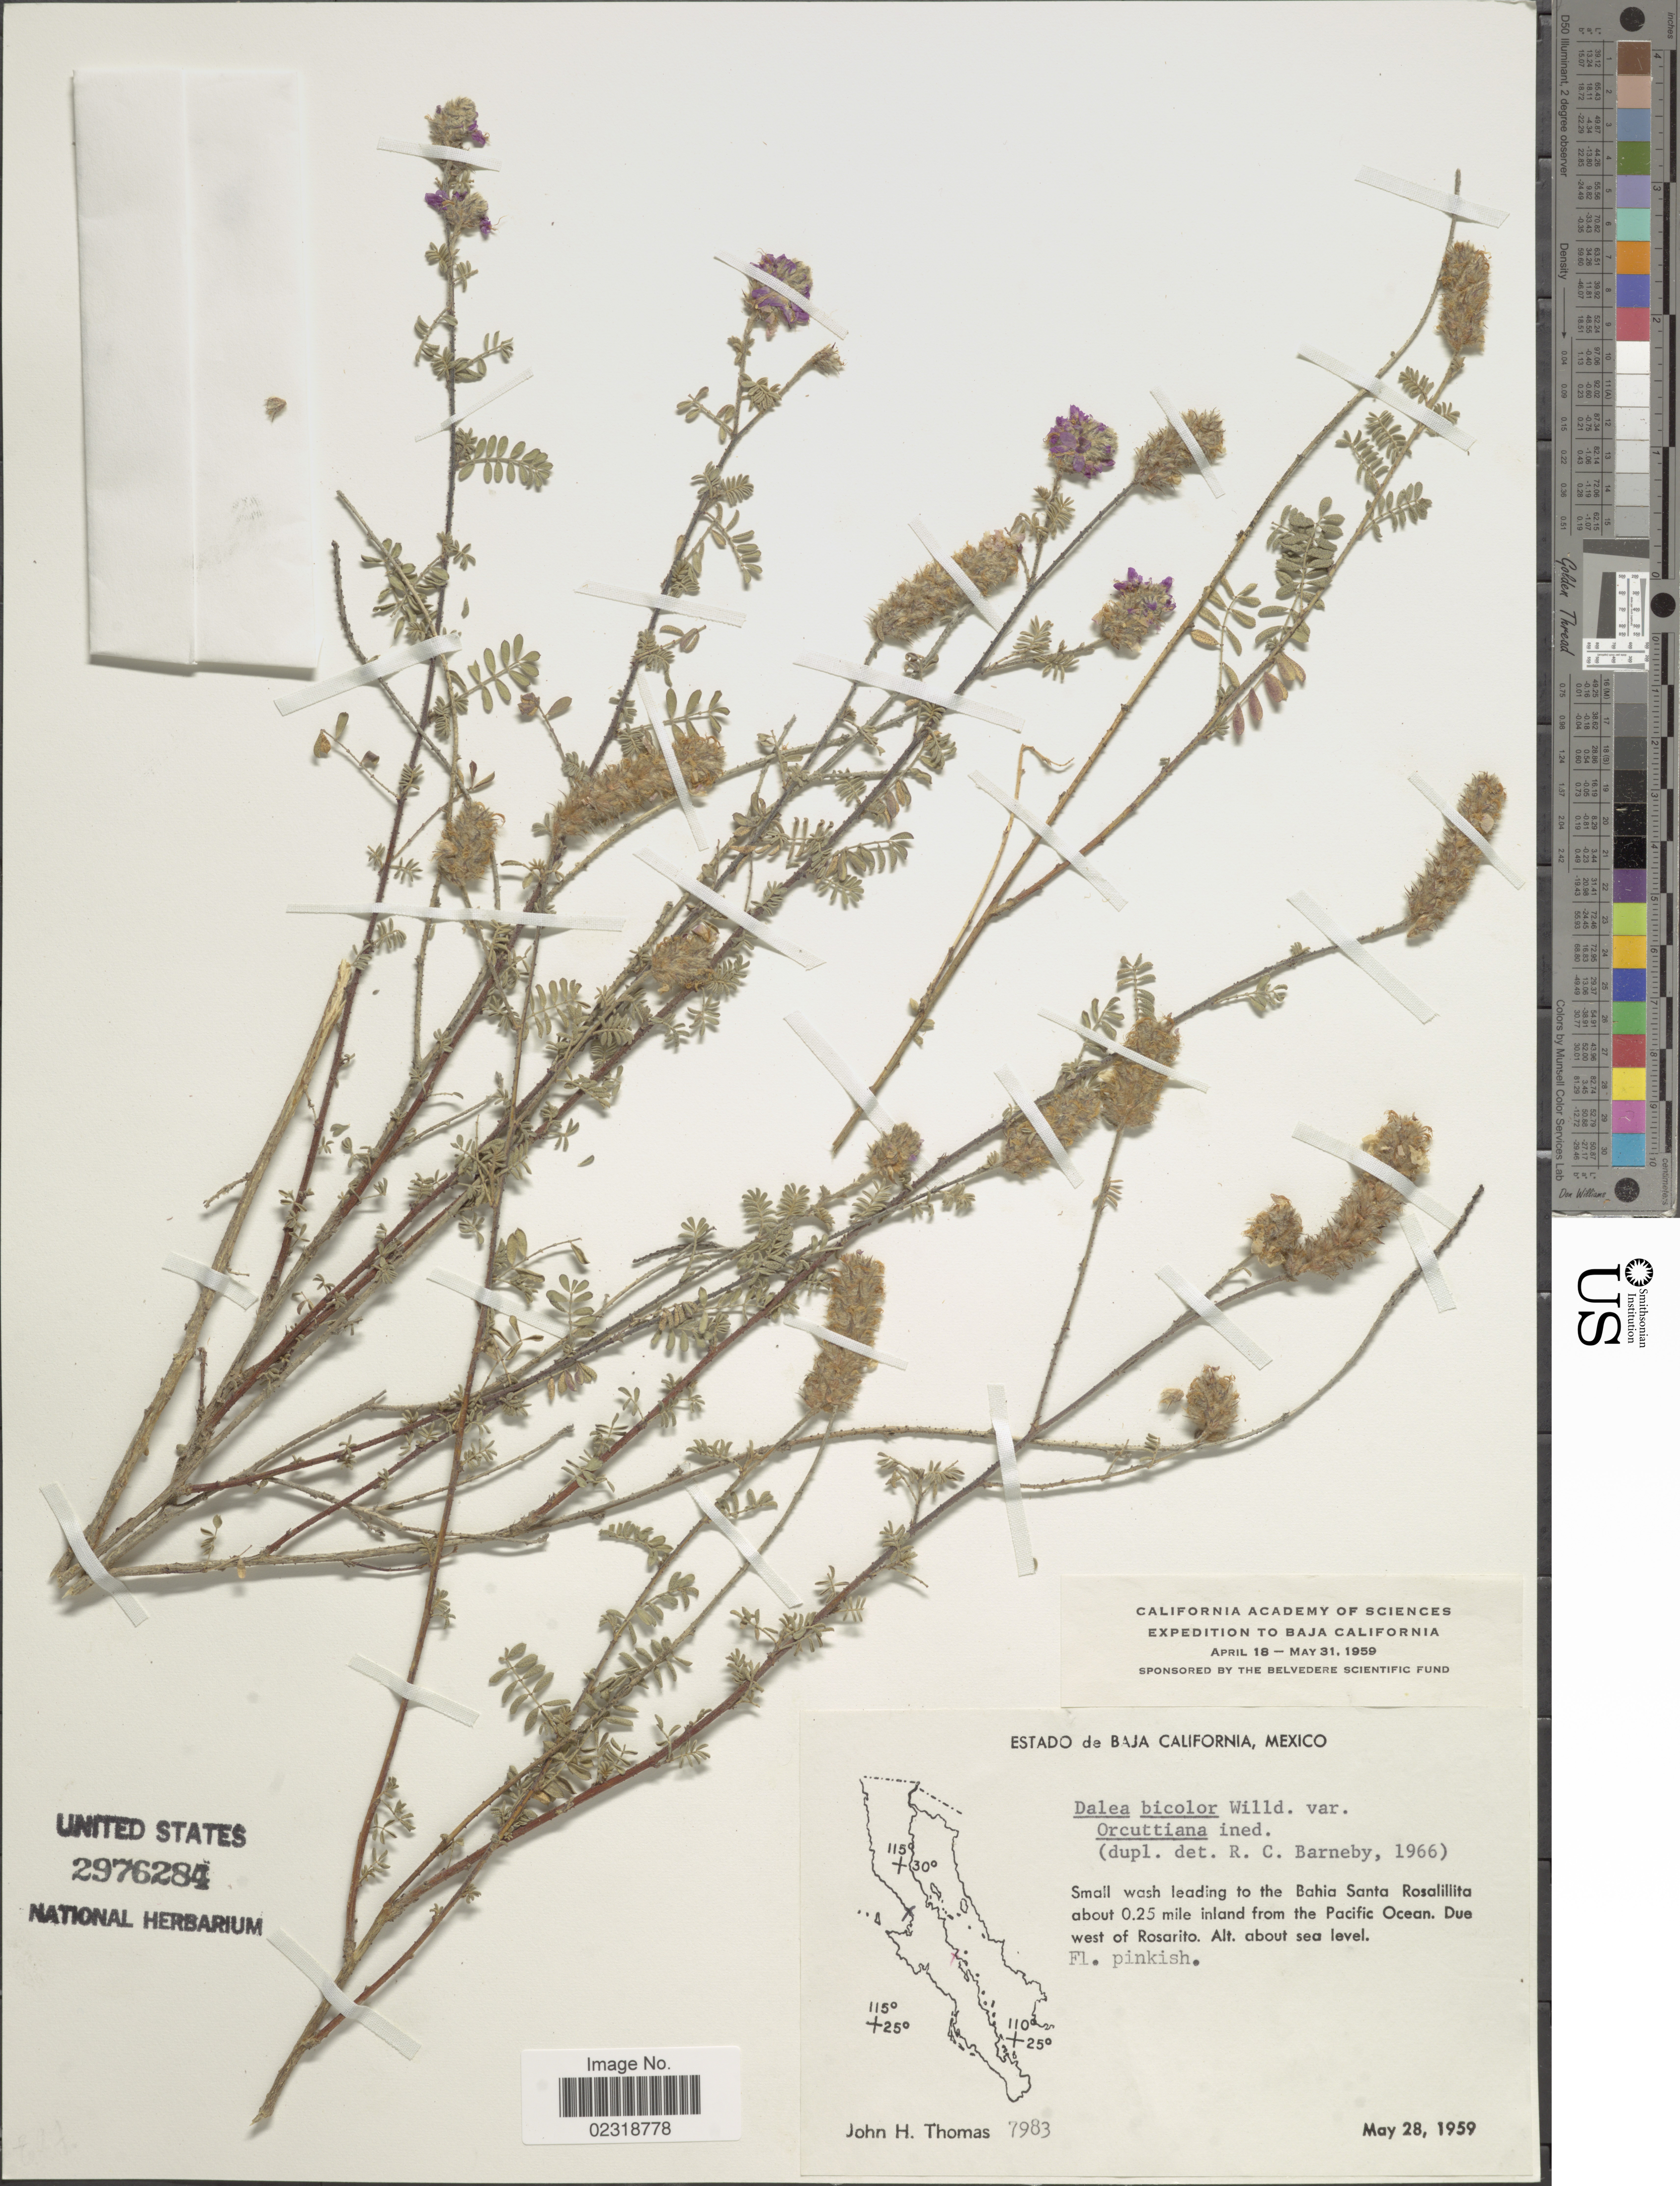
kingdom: Plantae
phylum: Tracheophyta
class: Magnoliopsida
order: Fabales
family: Fabaceae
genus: Dalea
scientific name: Dalea bicolor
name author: Humb. & Bonpl. ex Willd.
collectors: J. H. Thomas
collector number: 7983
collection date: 1959-05-28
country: Mexico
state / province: Baja California Norte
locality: Small wash leading to the Bahia Santa Rosalillita about 0.25 mile inland from the Pacific Ocean, due west of Rosarito.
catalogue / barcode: US 2976284